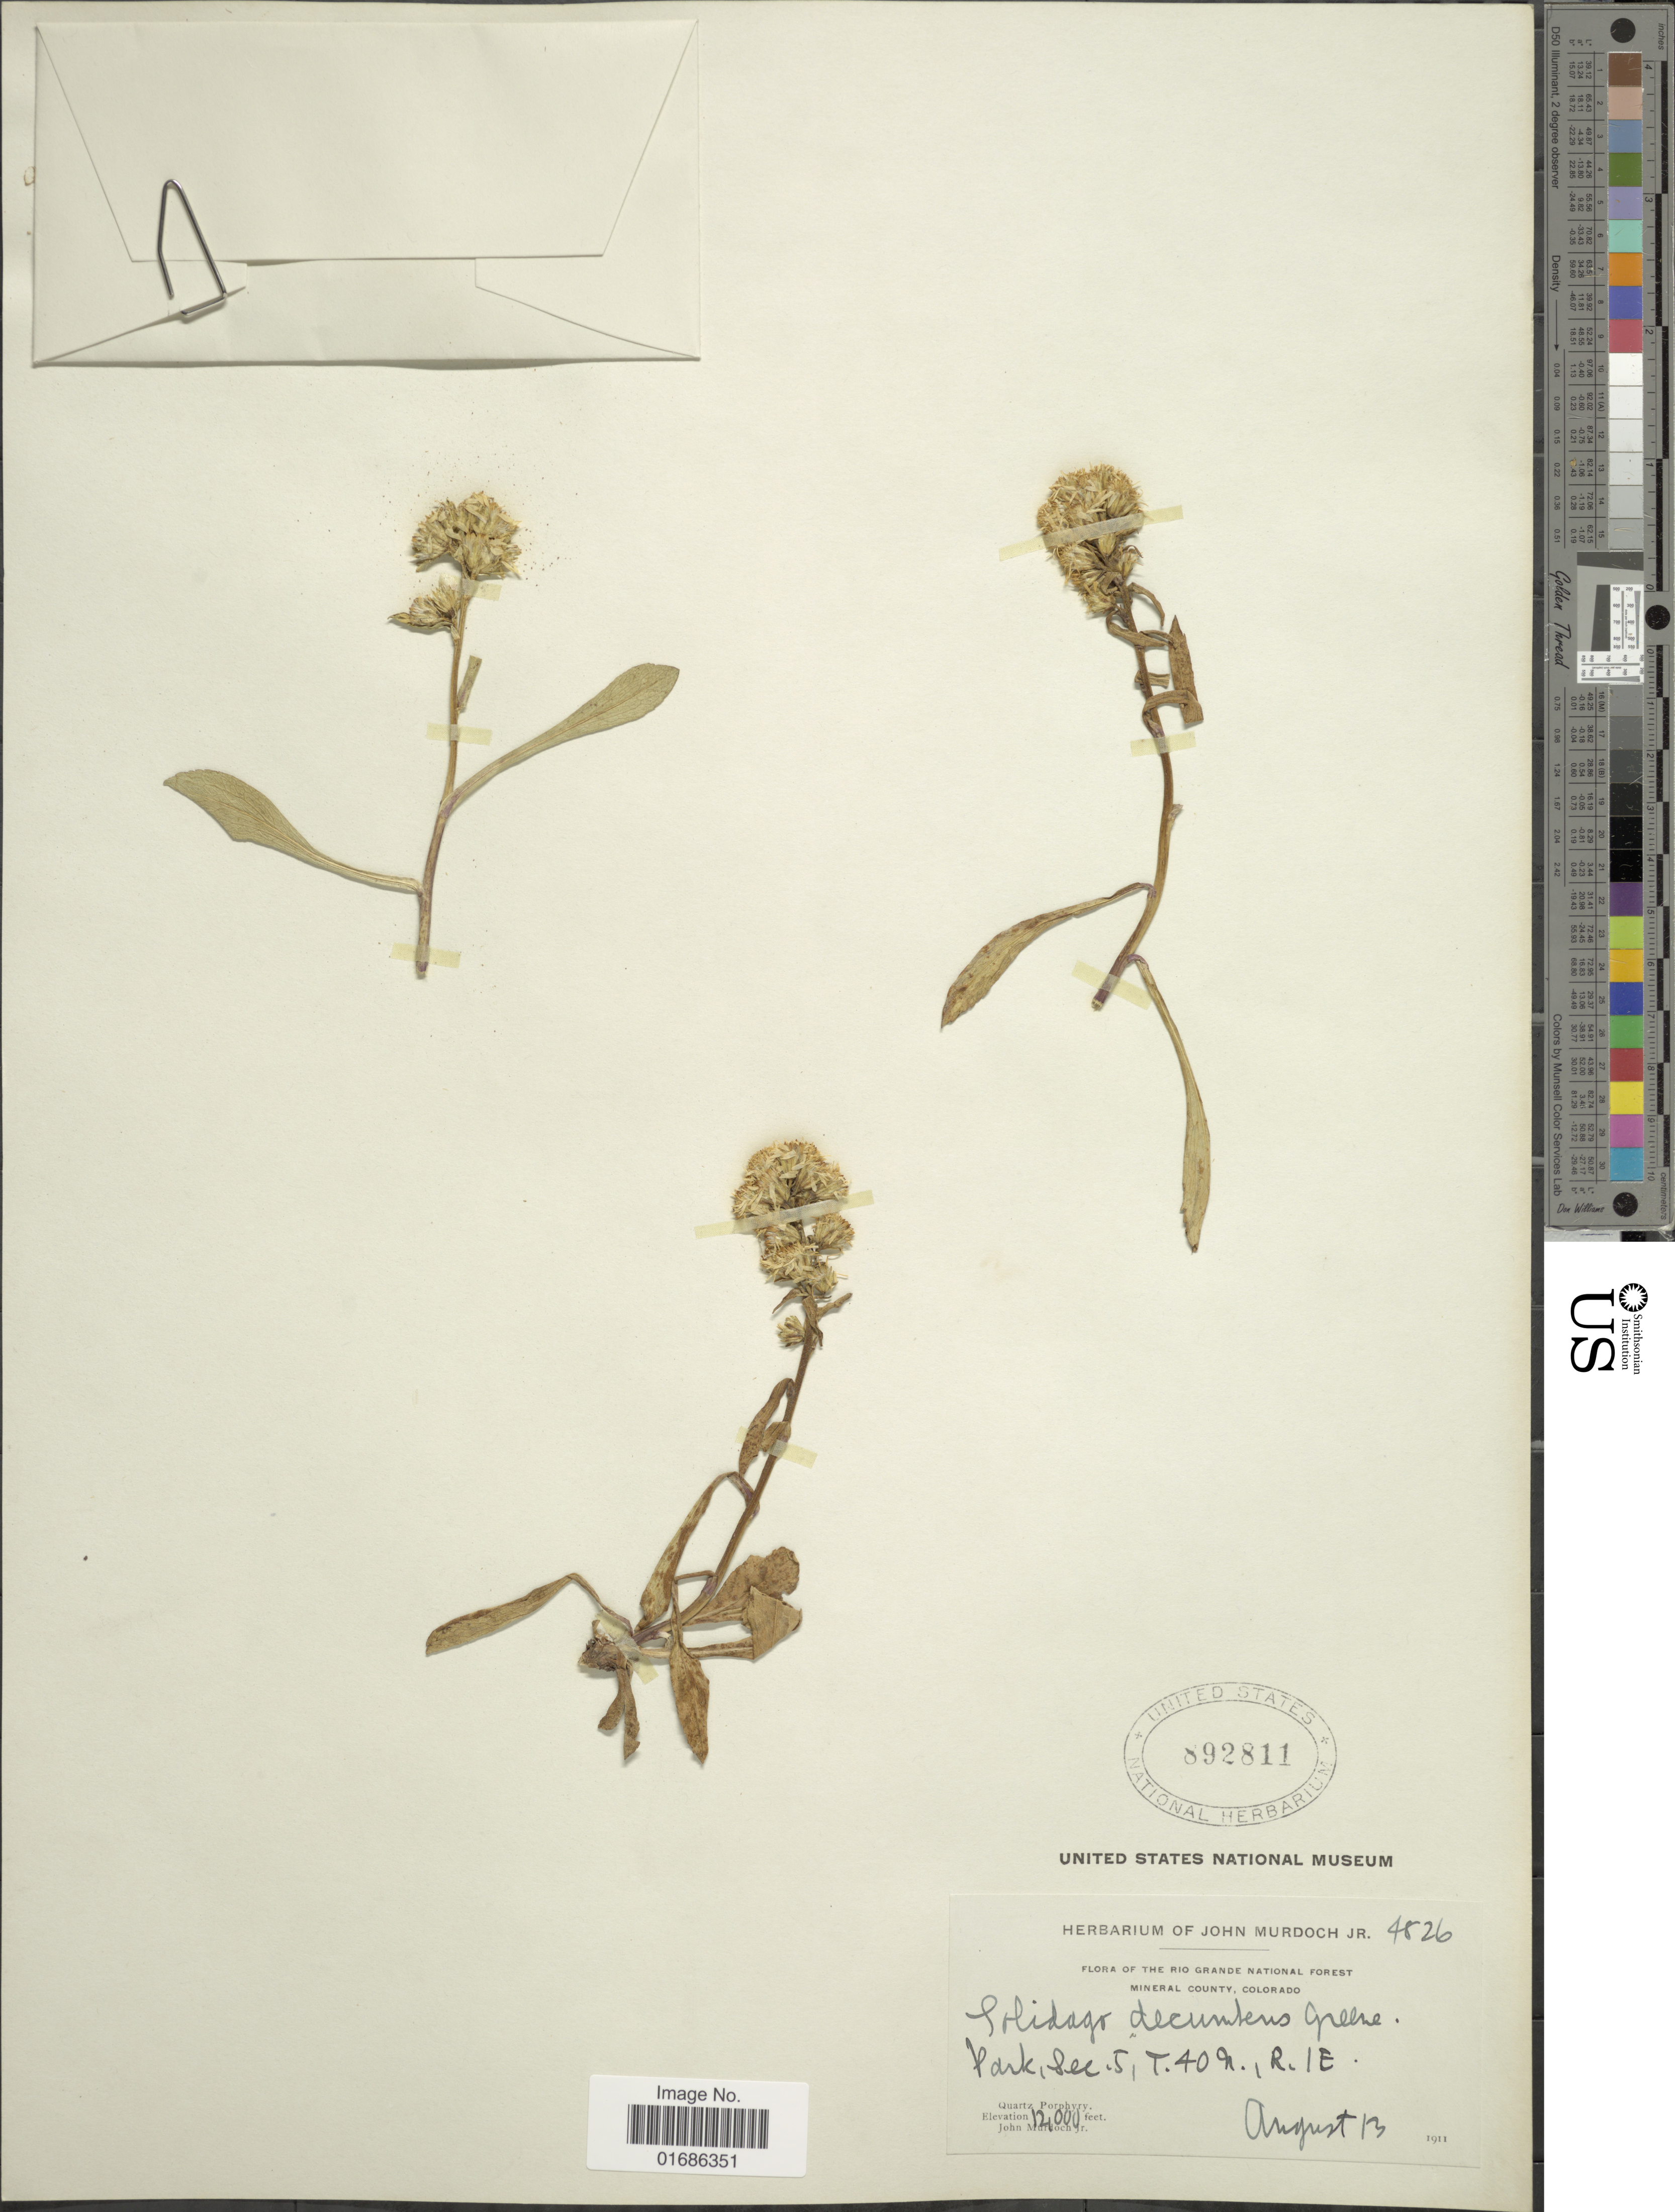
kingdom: Plantae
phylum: Tracheophyta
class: Magnoliopsida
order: Asterales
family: Asteraceae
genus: Solidago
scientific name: Solidago decumbens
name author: Greene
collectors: J. Murdock Jr.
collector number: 4826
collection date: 1911-08-13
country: United States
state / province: Colorado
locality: The Rio Grande National Forest Mineral County, Park, Sec. 5, T.40N., R.1E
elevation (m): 4267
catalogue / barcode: US 892811